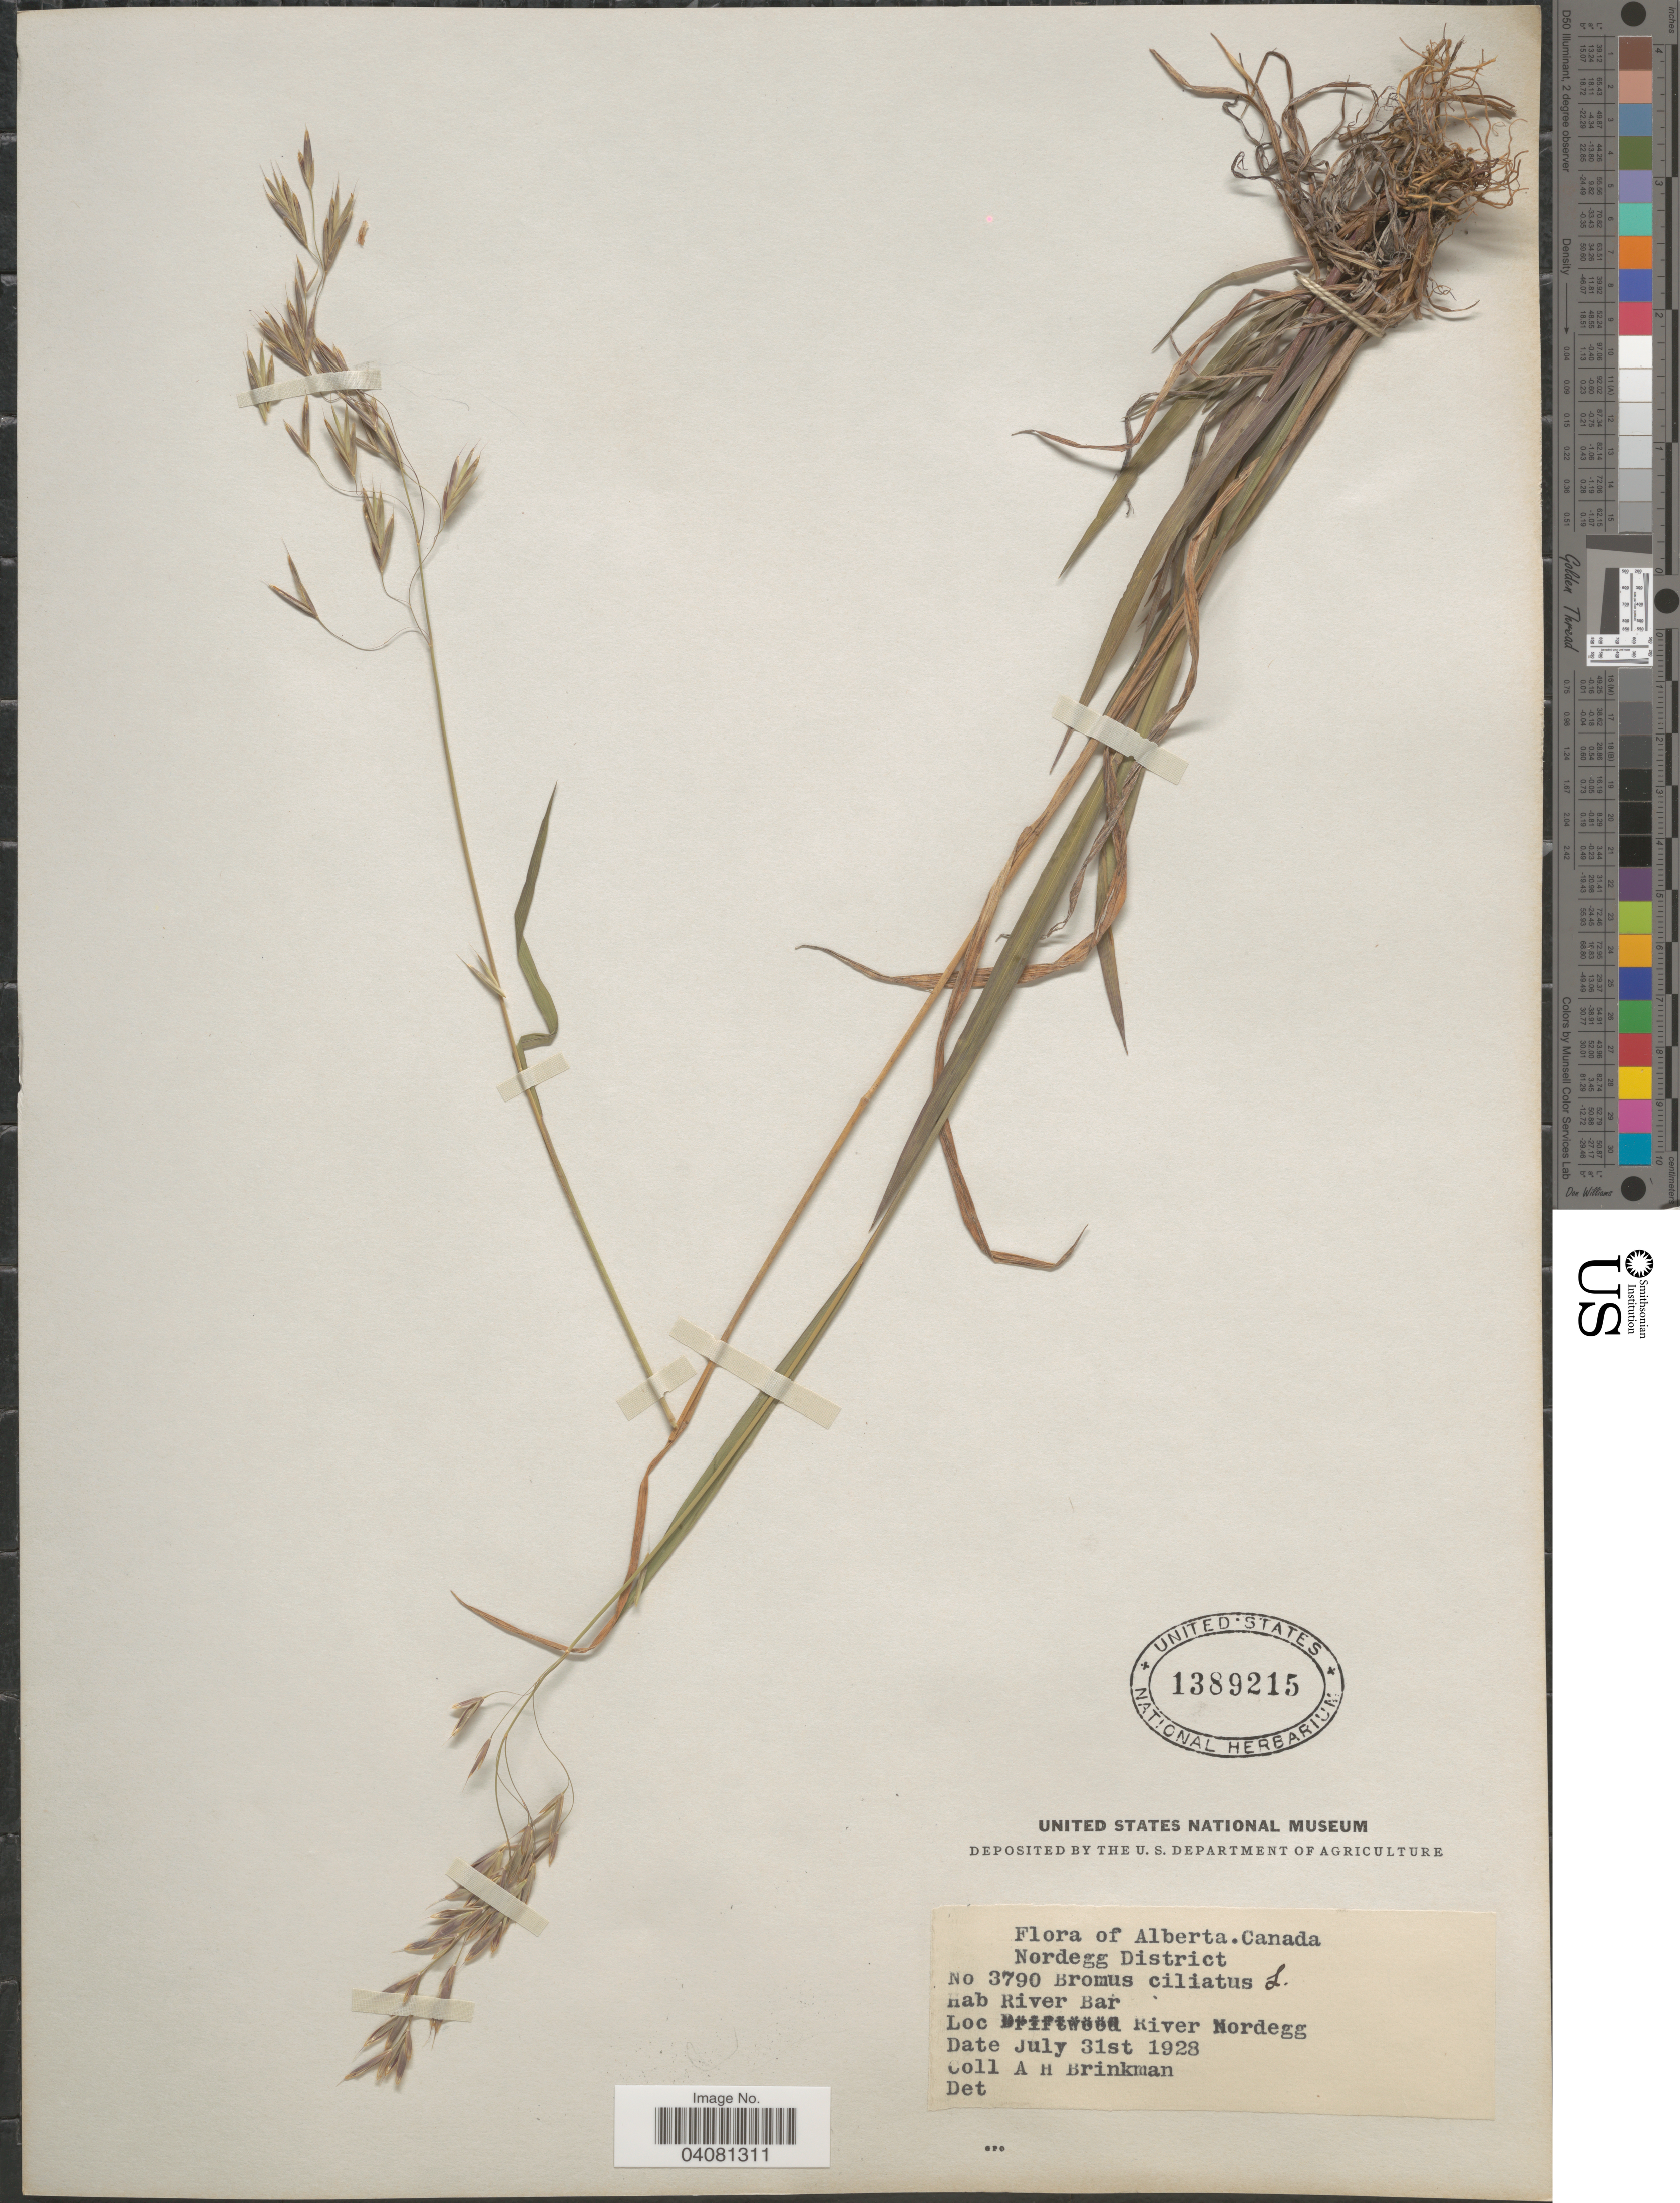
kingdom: Plantae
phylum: Tracheophyta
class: Liliopsida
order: Poales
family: Poaceae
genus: Bromus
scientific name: Bromus ciliatus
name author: L.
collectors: A. Brinkman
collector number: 3790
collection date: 1928-07-31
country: Canada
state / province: Alberta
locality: Nordegg District. River Bar. River Nordegg.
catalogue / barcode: US 1389215